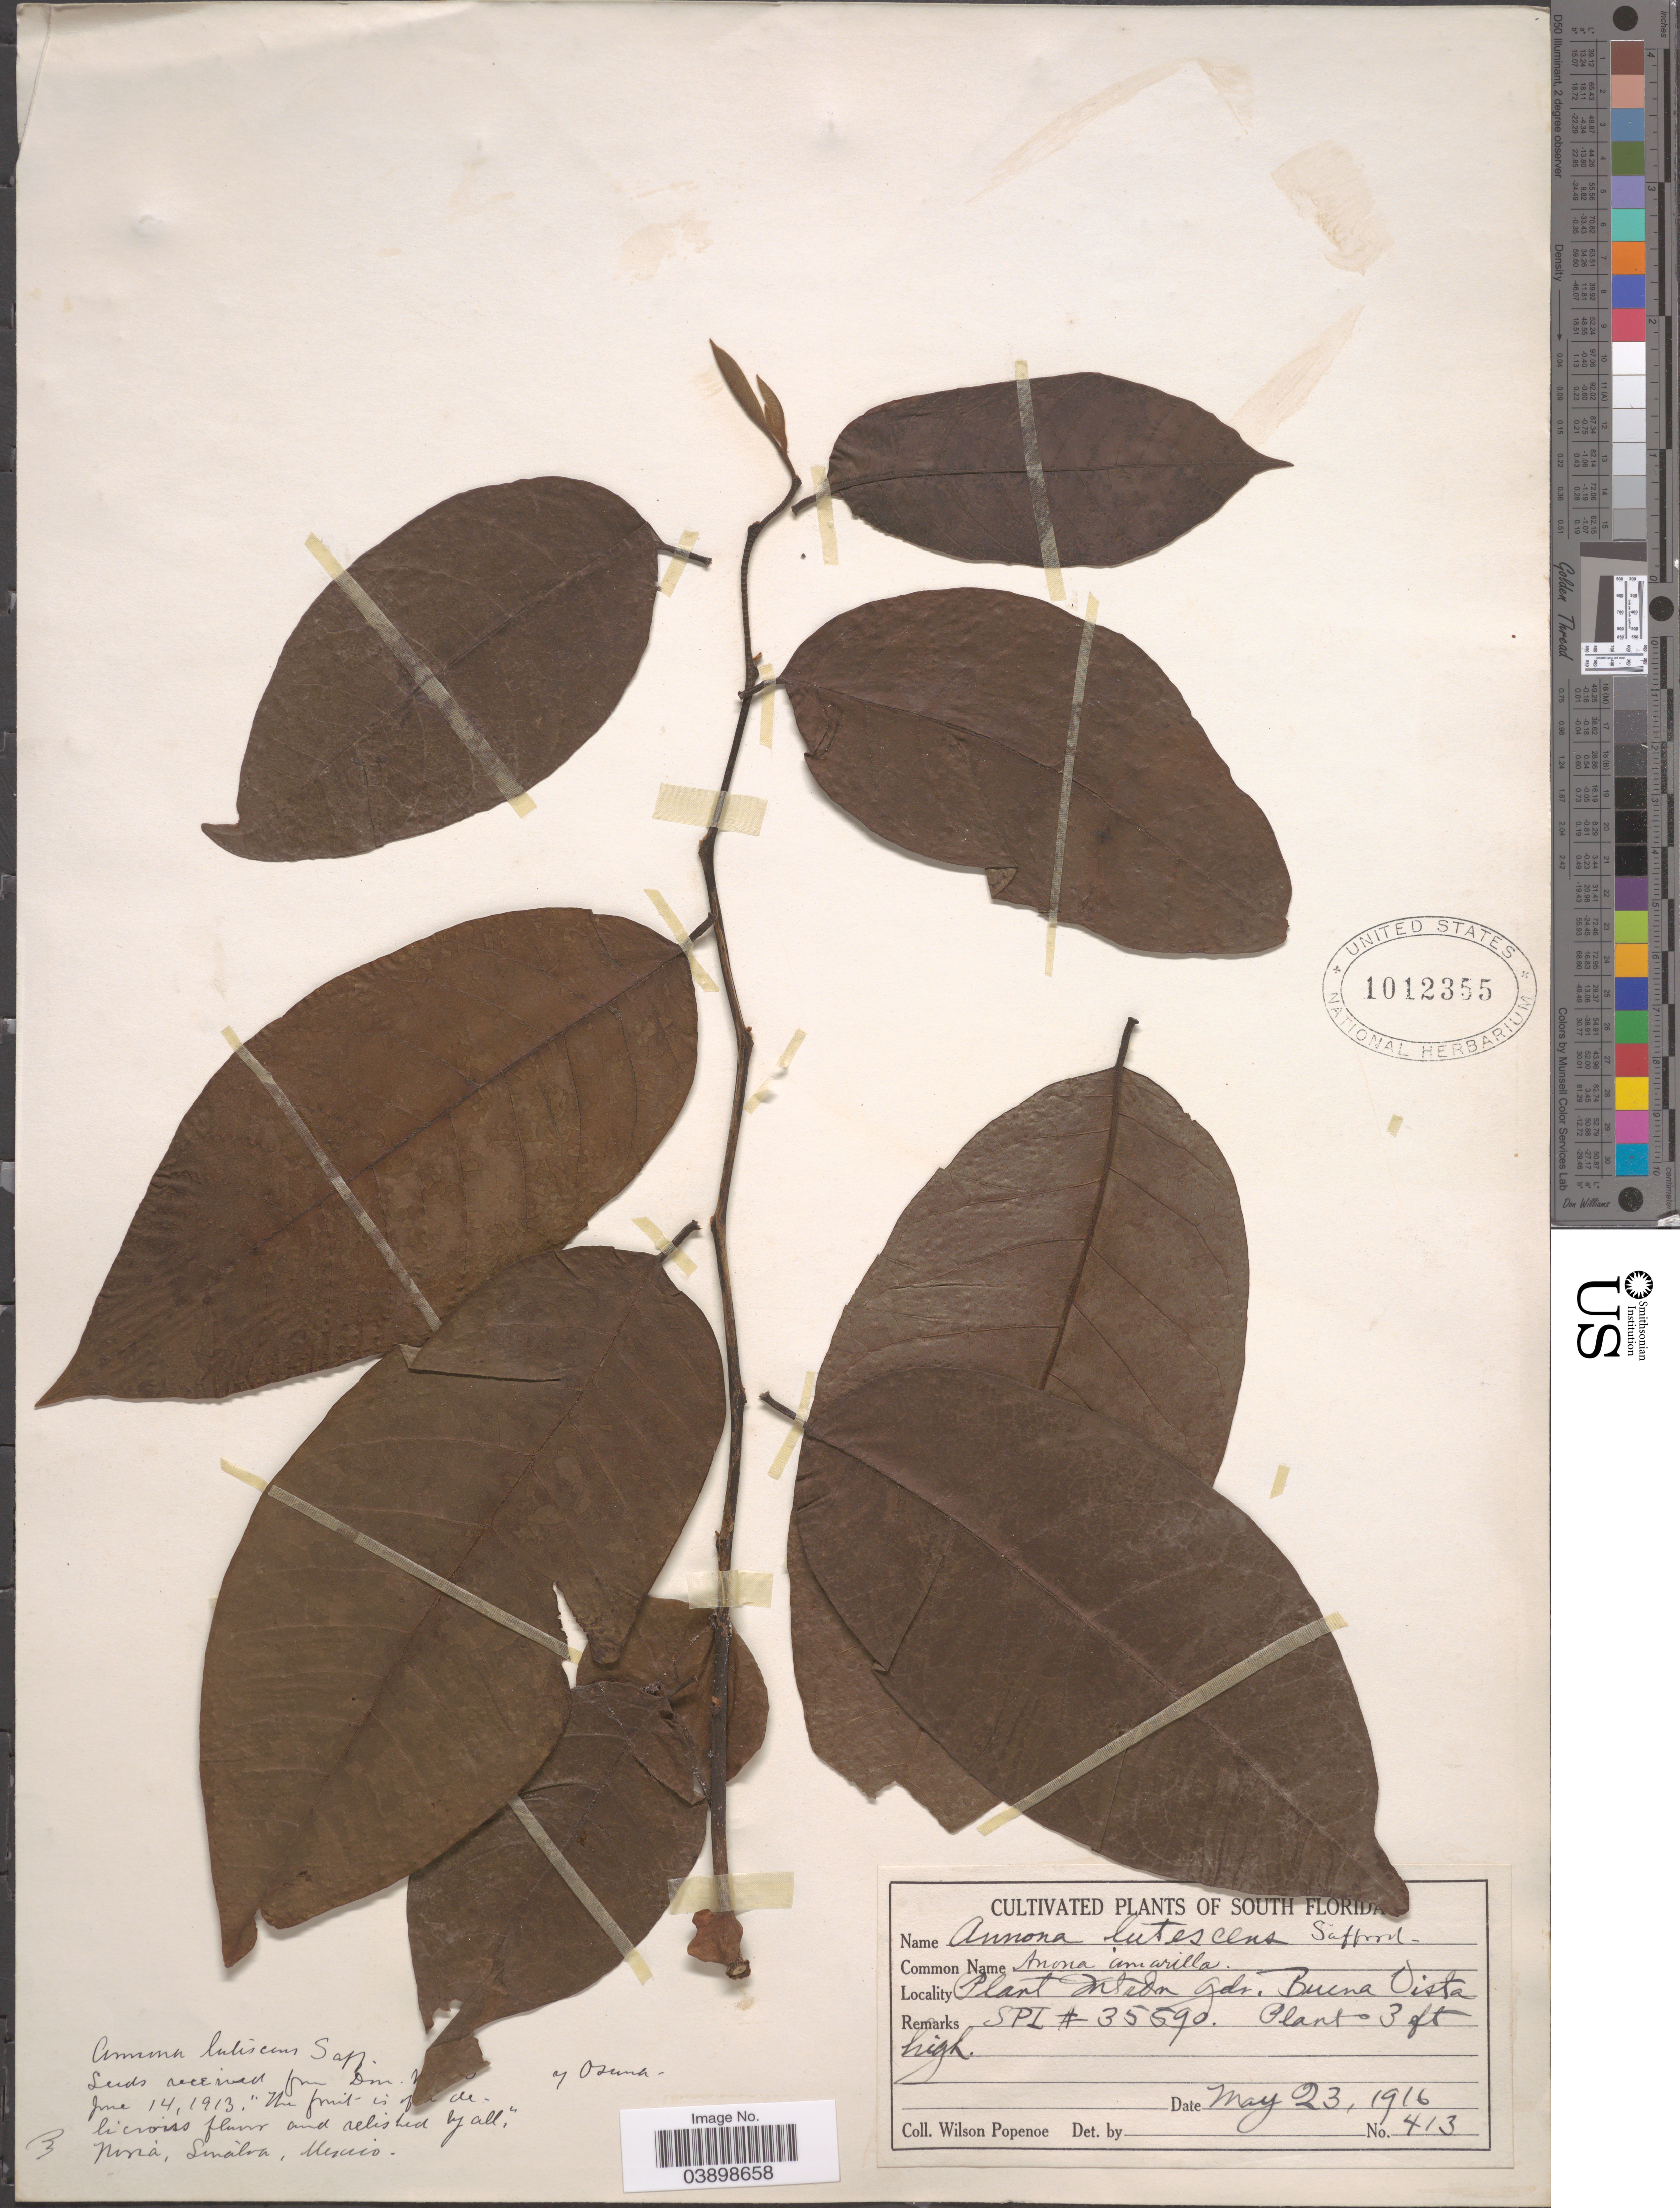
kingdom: Plantae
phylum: Tracheophyta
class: Magnoliopsida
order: Magnoliales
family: Annonaceae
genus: Annona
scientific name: Annona lutescens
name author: Saff.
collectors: F. Popenoe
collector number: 413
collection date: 1916-05-23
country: United States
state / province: Florida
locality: South Florida. Plant Intrdn Gdn, Buena Vista.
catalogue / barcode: US 1012355